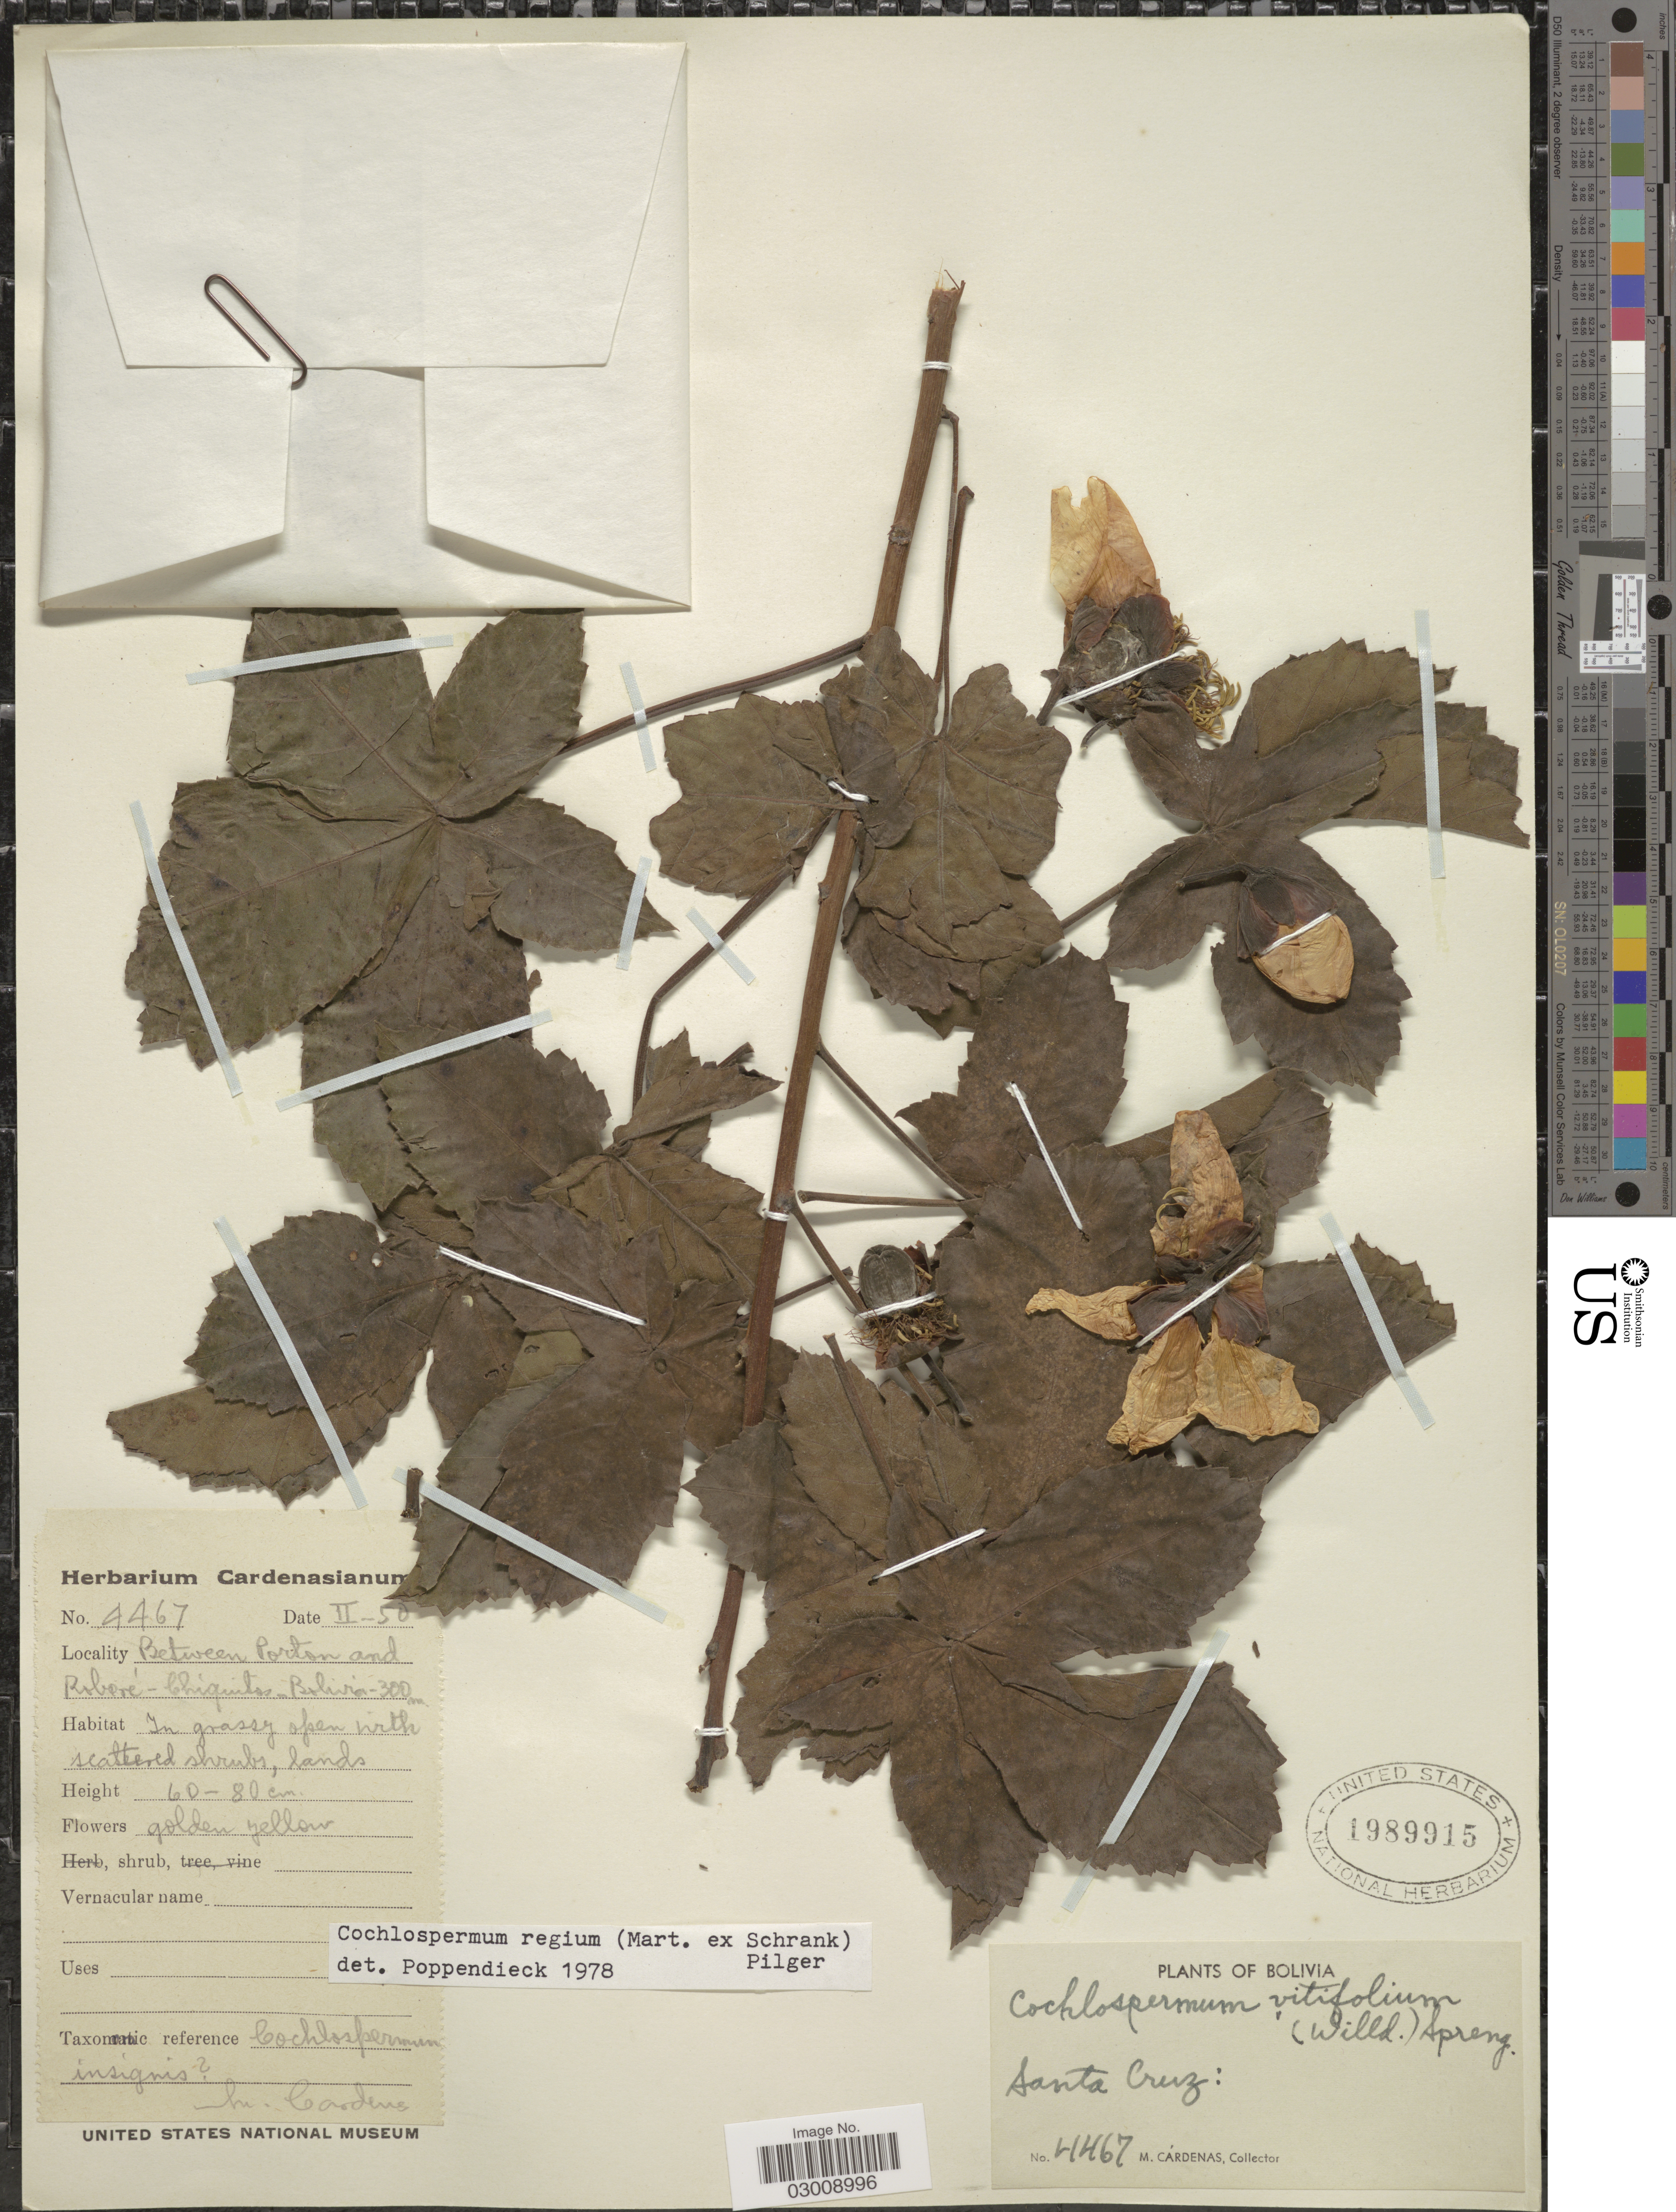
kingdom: Plantae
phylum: Tracheophyta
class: Magnoliopsida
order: Malvales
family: Cochlospermaceae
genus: Cochlospermum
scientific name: Cochlospermum regium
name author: (Schrank) Pilg.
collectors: M. Cárdenas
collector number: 4467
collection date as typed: Transcribed d/m/y: /2/50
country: Bolivia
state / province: Santa Cruz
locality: Between Porton and Roboré-Chiquitos.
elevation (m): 300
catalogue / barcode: US 1989915